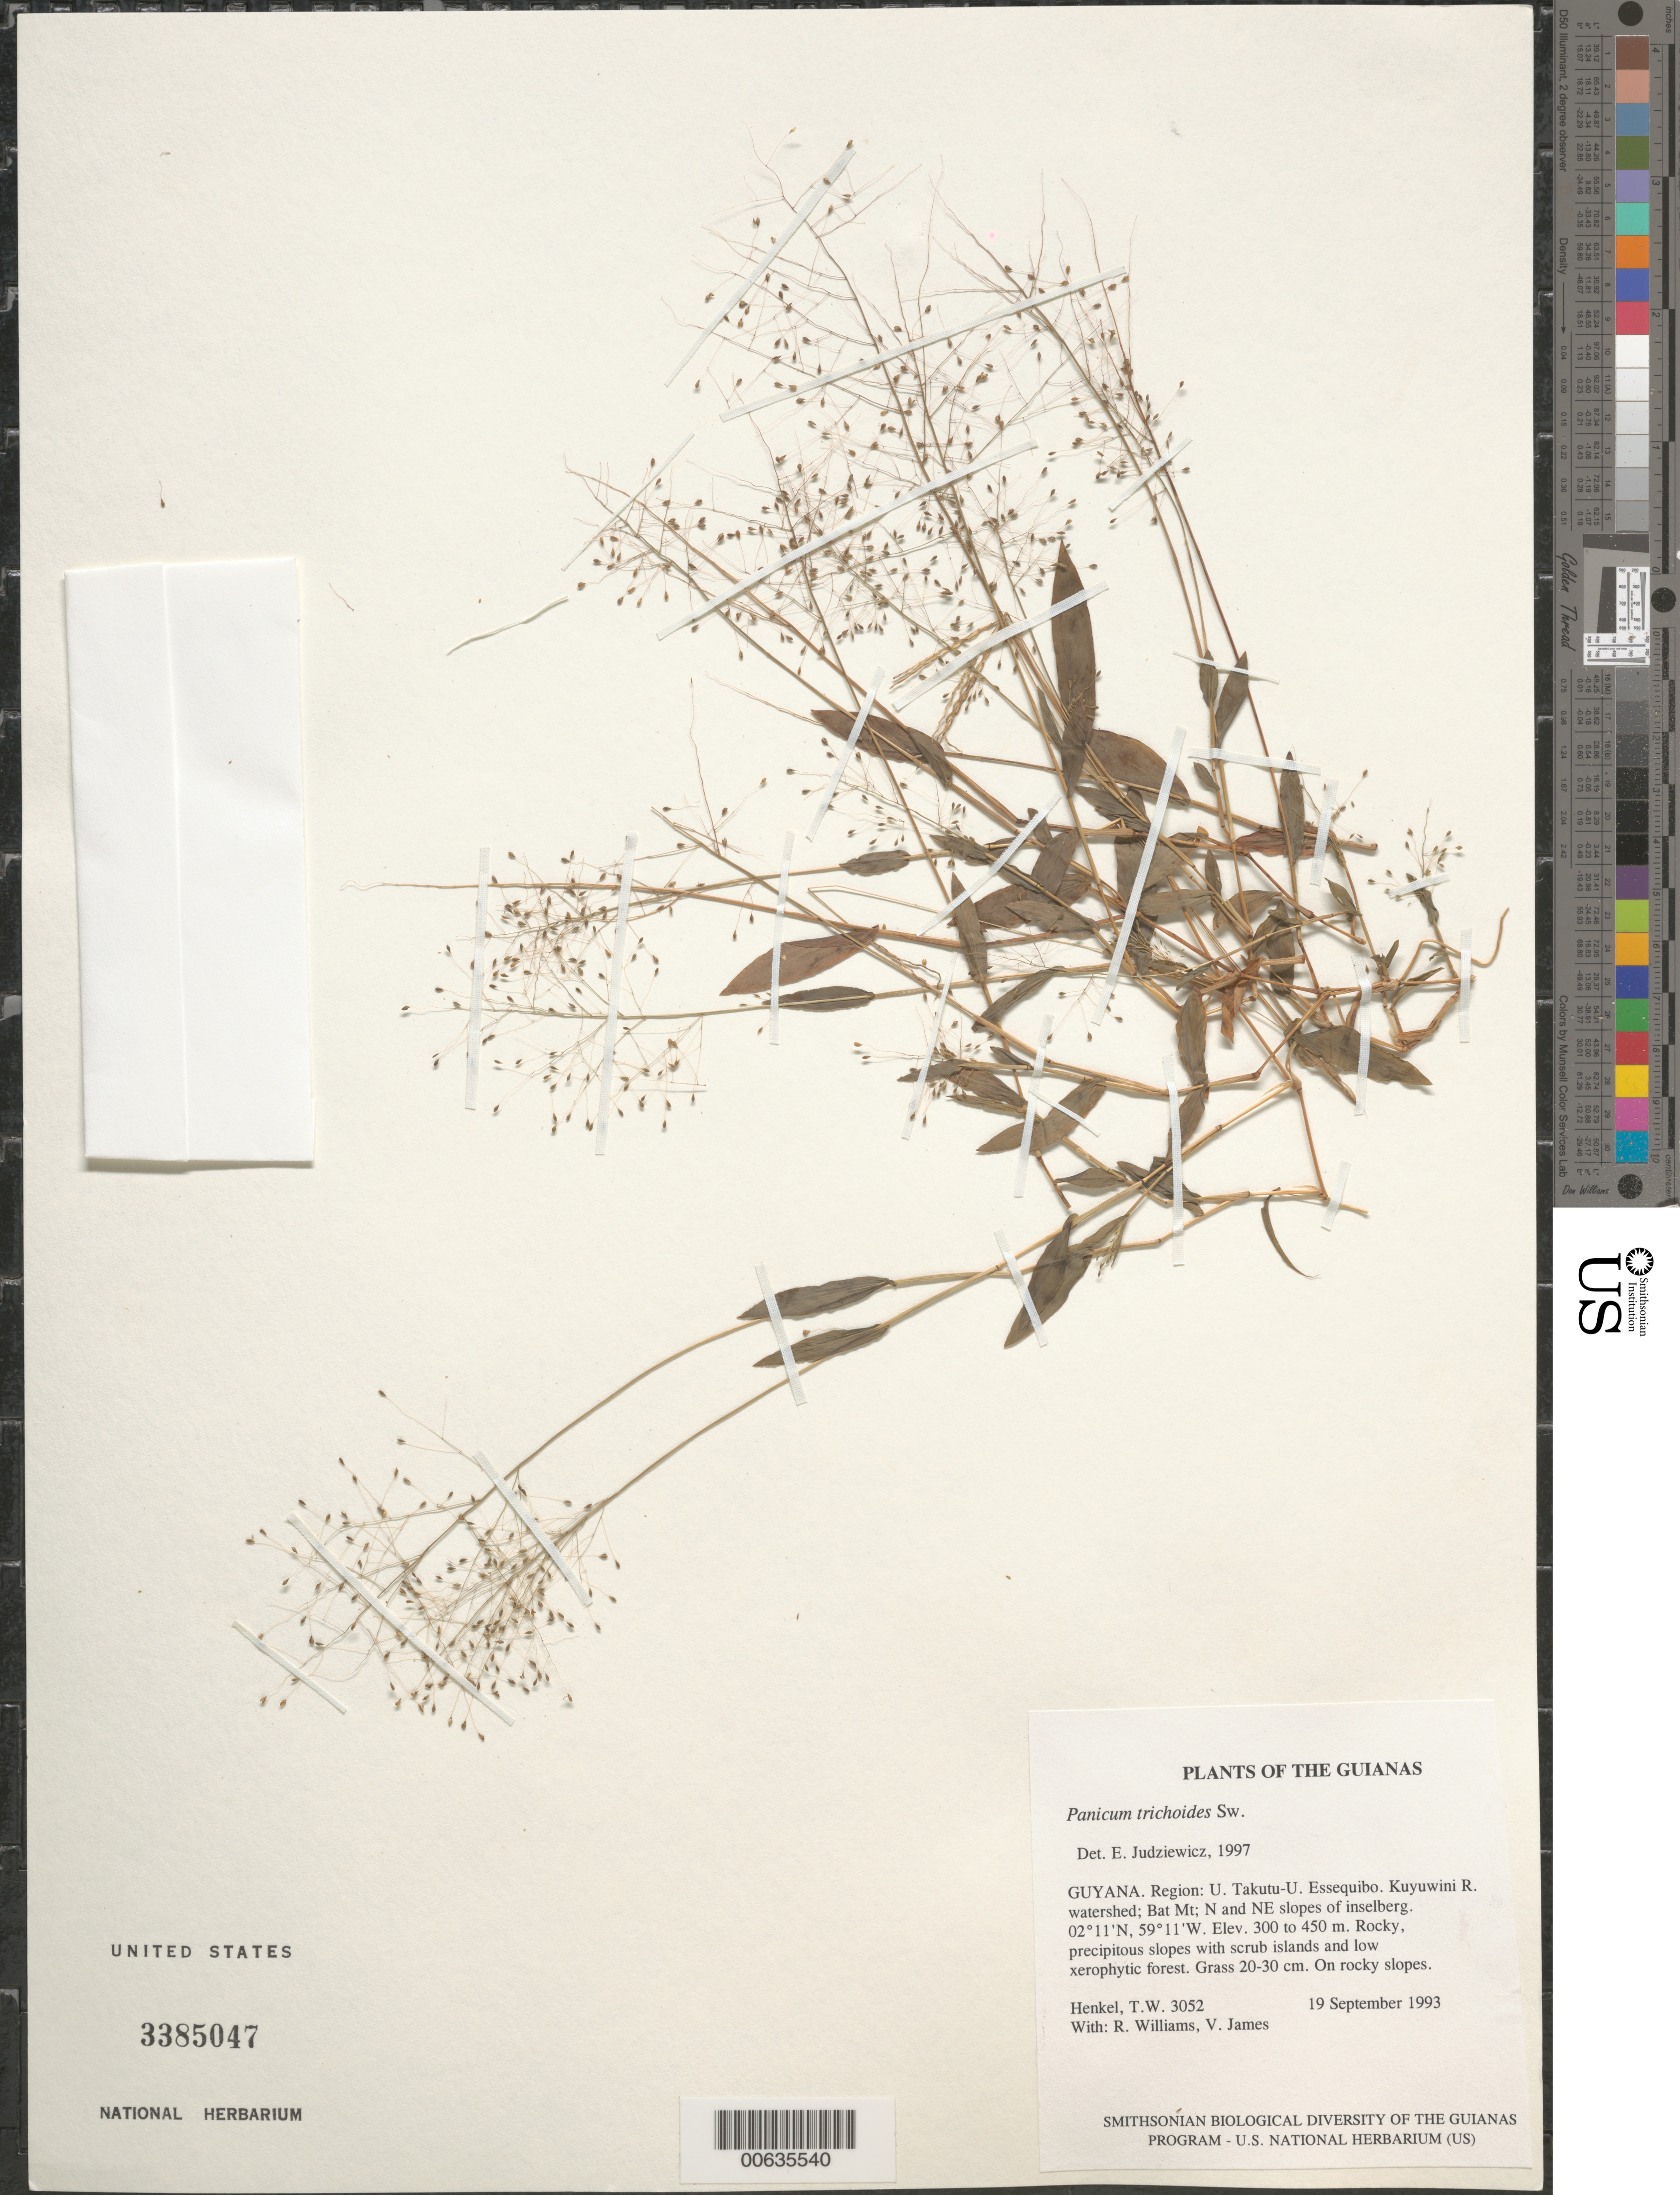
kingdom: Plantae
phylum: Tracheophyta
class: Liliopsida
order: Poales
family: Poaceae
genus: Panicum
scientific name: Panicum trichoides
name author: Sw.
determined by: Judziewicz, E. J.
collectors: T. Henkel, R. Williams & V. James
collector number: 3052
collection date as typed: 19 September 1993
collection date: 1993-09-19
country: Guyana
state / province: U. Takutu-U. Essequibo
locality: Kuyuwini R. watershed; Bat Mt; N and NE slopes of inselberg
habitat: Rocky, precipitous slopes with scrub islands and low xerophytic forest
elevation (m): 300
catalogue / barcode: US 3385047